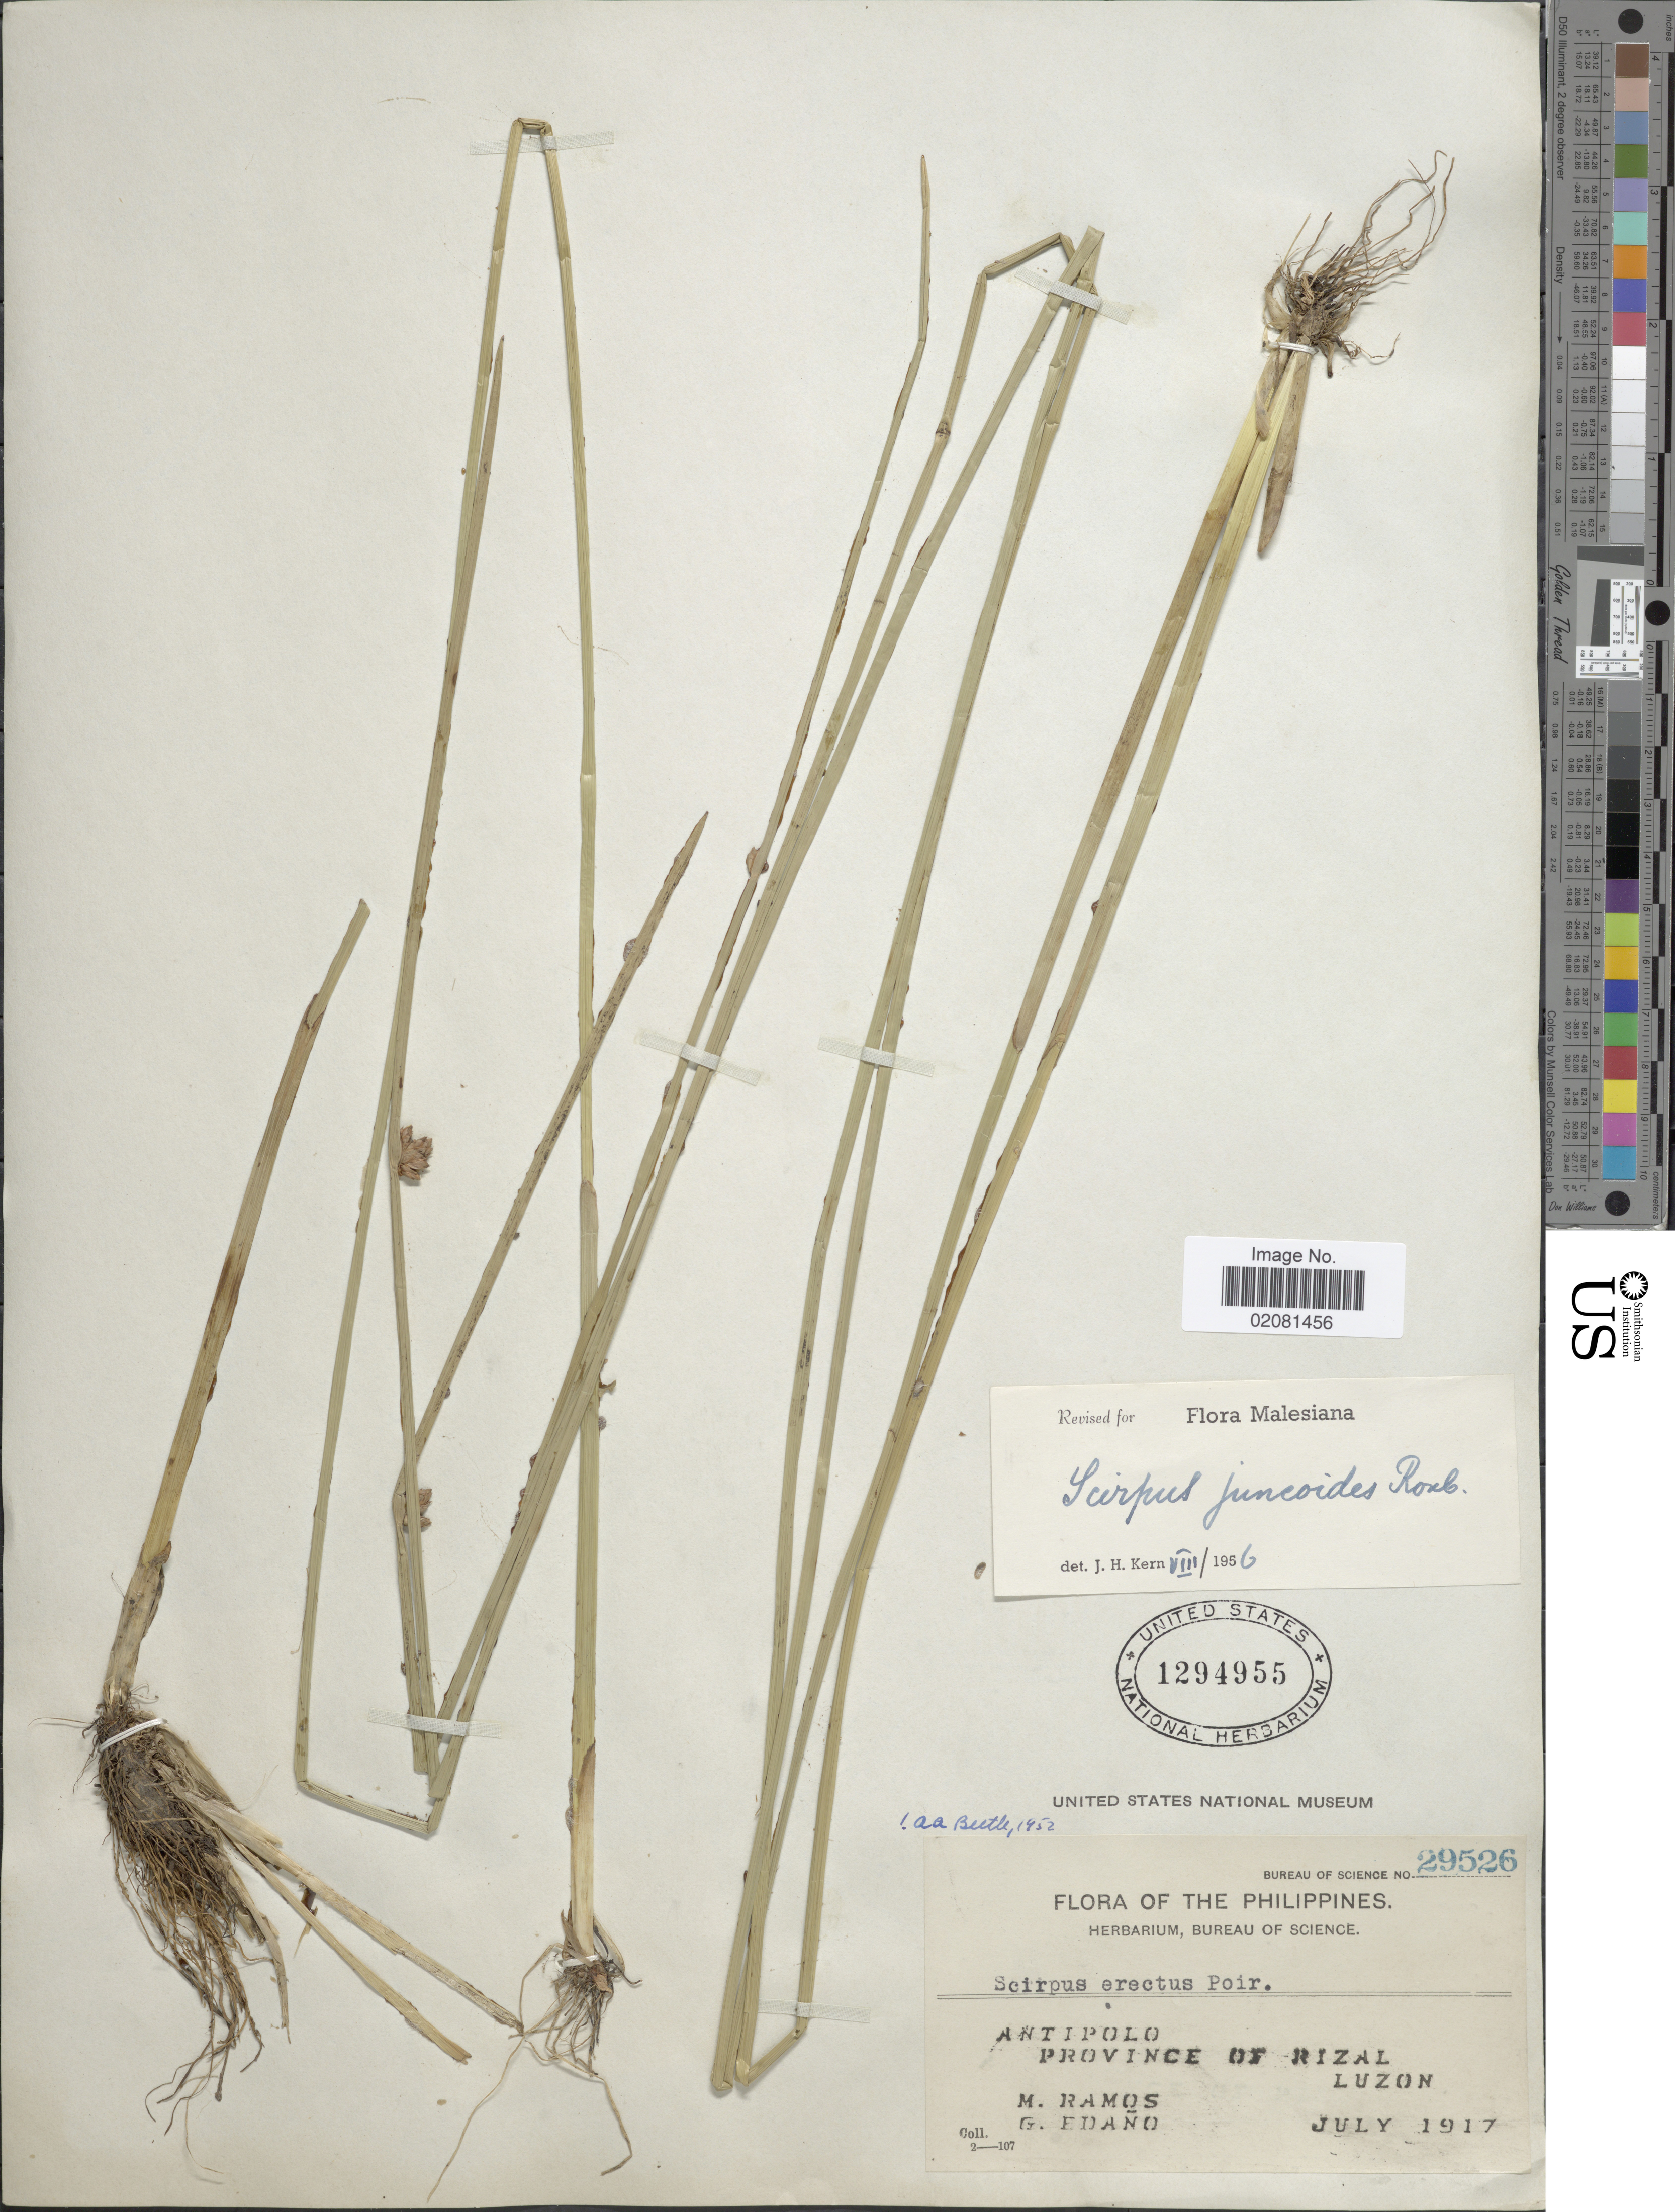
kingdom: Plantae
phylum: Tracheophyta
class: Liliopsida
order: Poales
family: Cyperaceae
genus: Schoenoplectus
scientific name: Schoenoplectus juncoides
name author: (Roxb.) Palla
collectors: M. Ramos & G. Edaño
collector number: Bureau of Science 29526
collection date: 1917-07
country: Philippines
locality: Antipolo. Province of Rizal. Luzon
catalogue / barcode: US 1294955